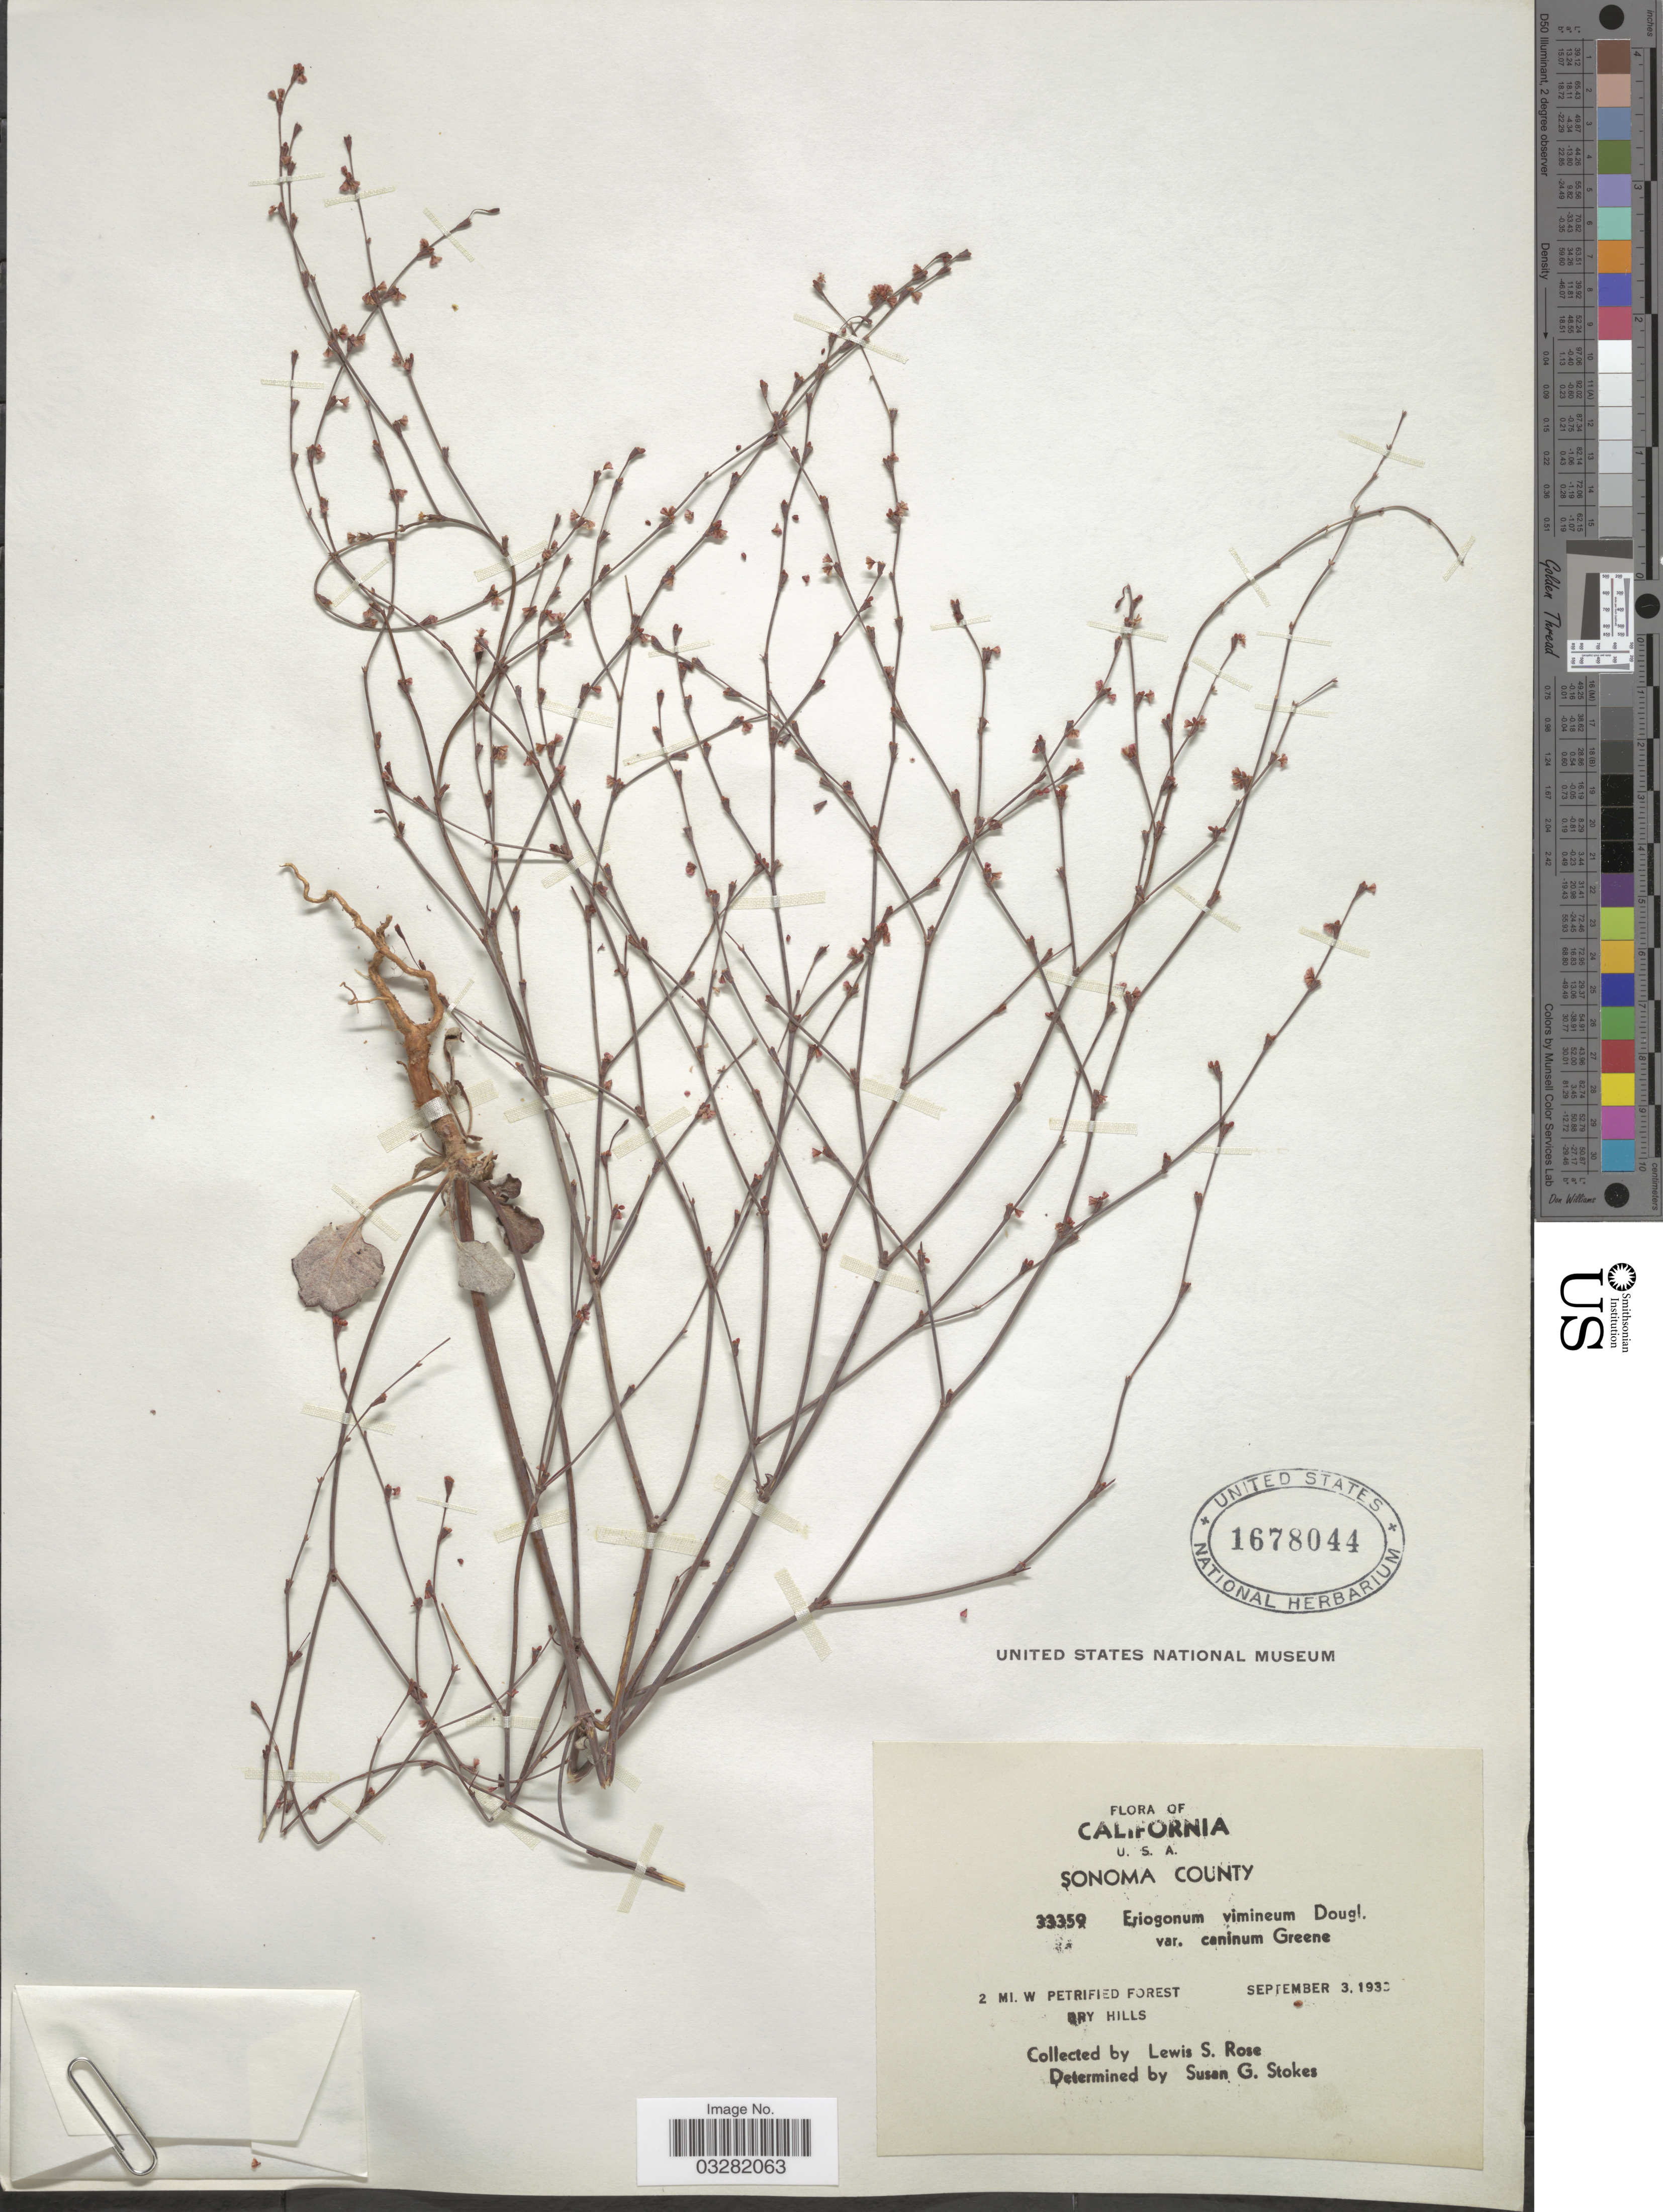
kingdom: Plantae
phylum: Tracheophyta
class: Magnoliopsida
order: Caryophyllales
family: Polygonaceae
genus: Eriogonum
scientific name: Eriogonum vimineum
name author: Douglas ex Benth.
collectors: L. S. Rose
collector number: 33359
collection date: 1930-09-03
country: United States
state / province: California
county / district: Sonoma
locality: Sonoma County. 2 mi. W Petrified Forest. Dry hills.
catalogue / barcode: US 1678044